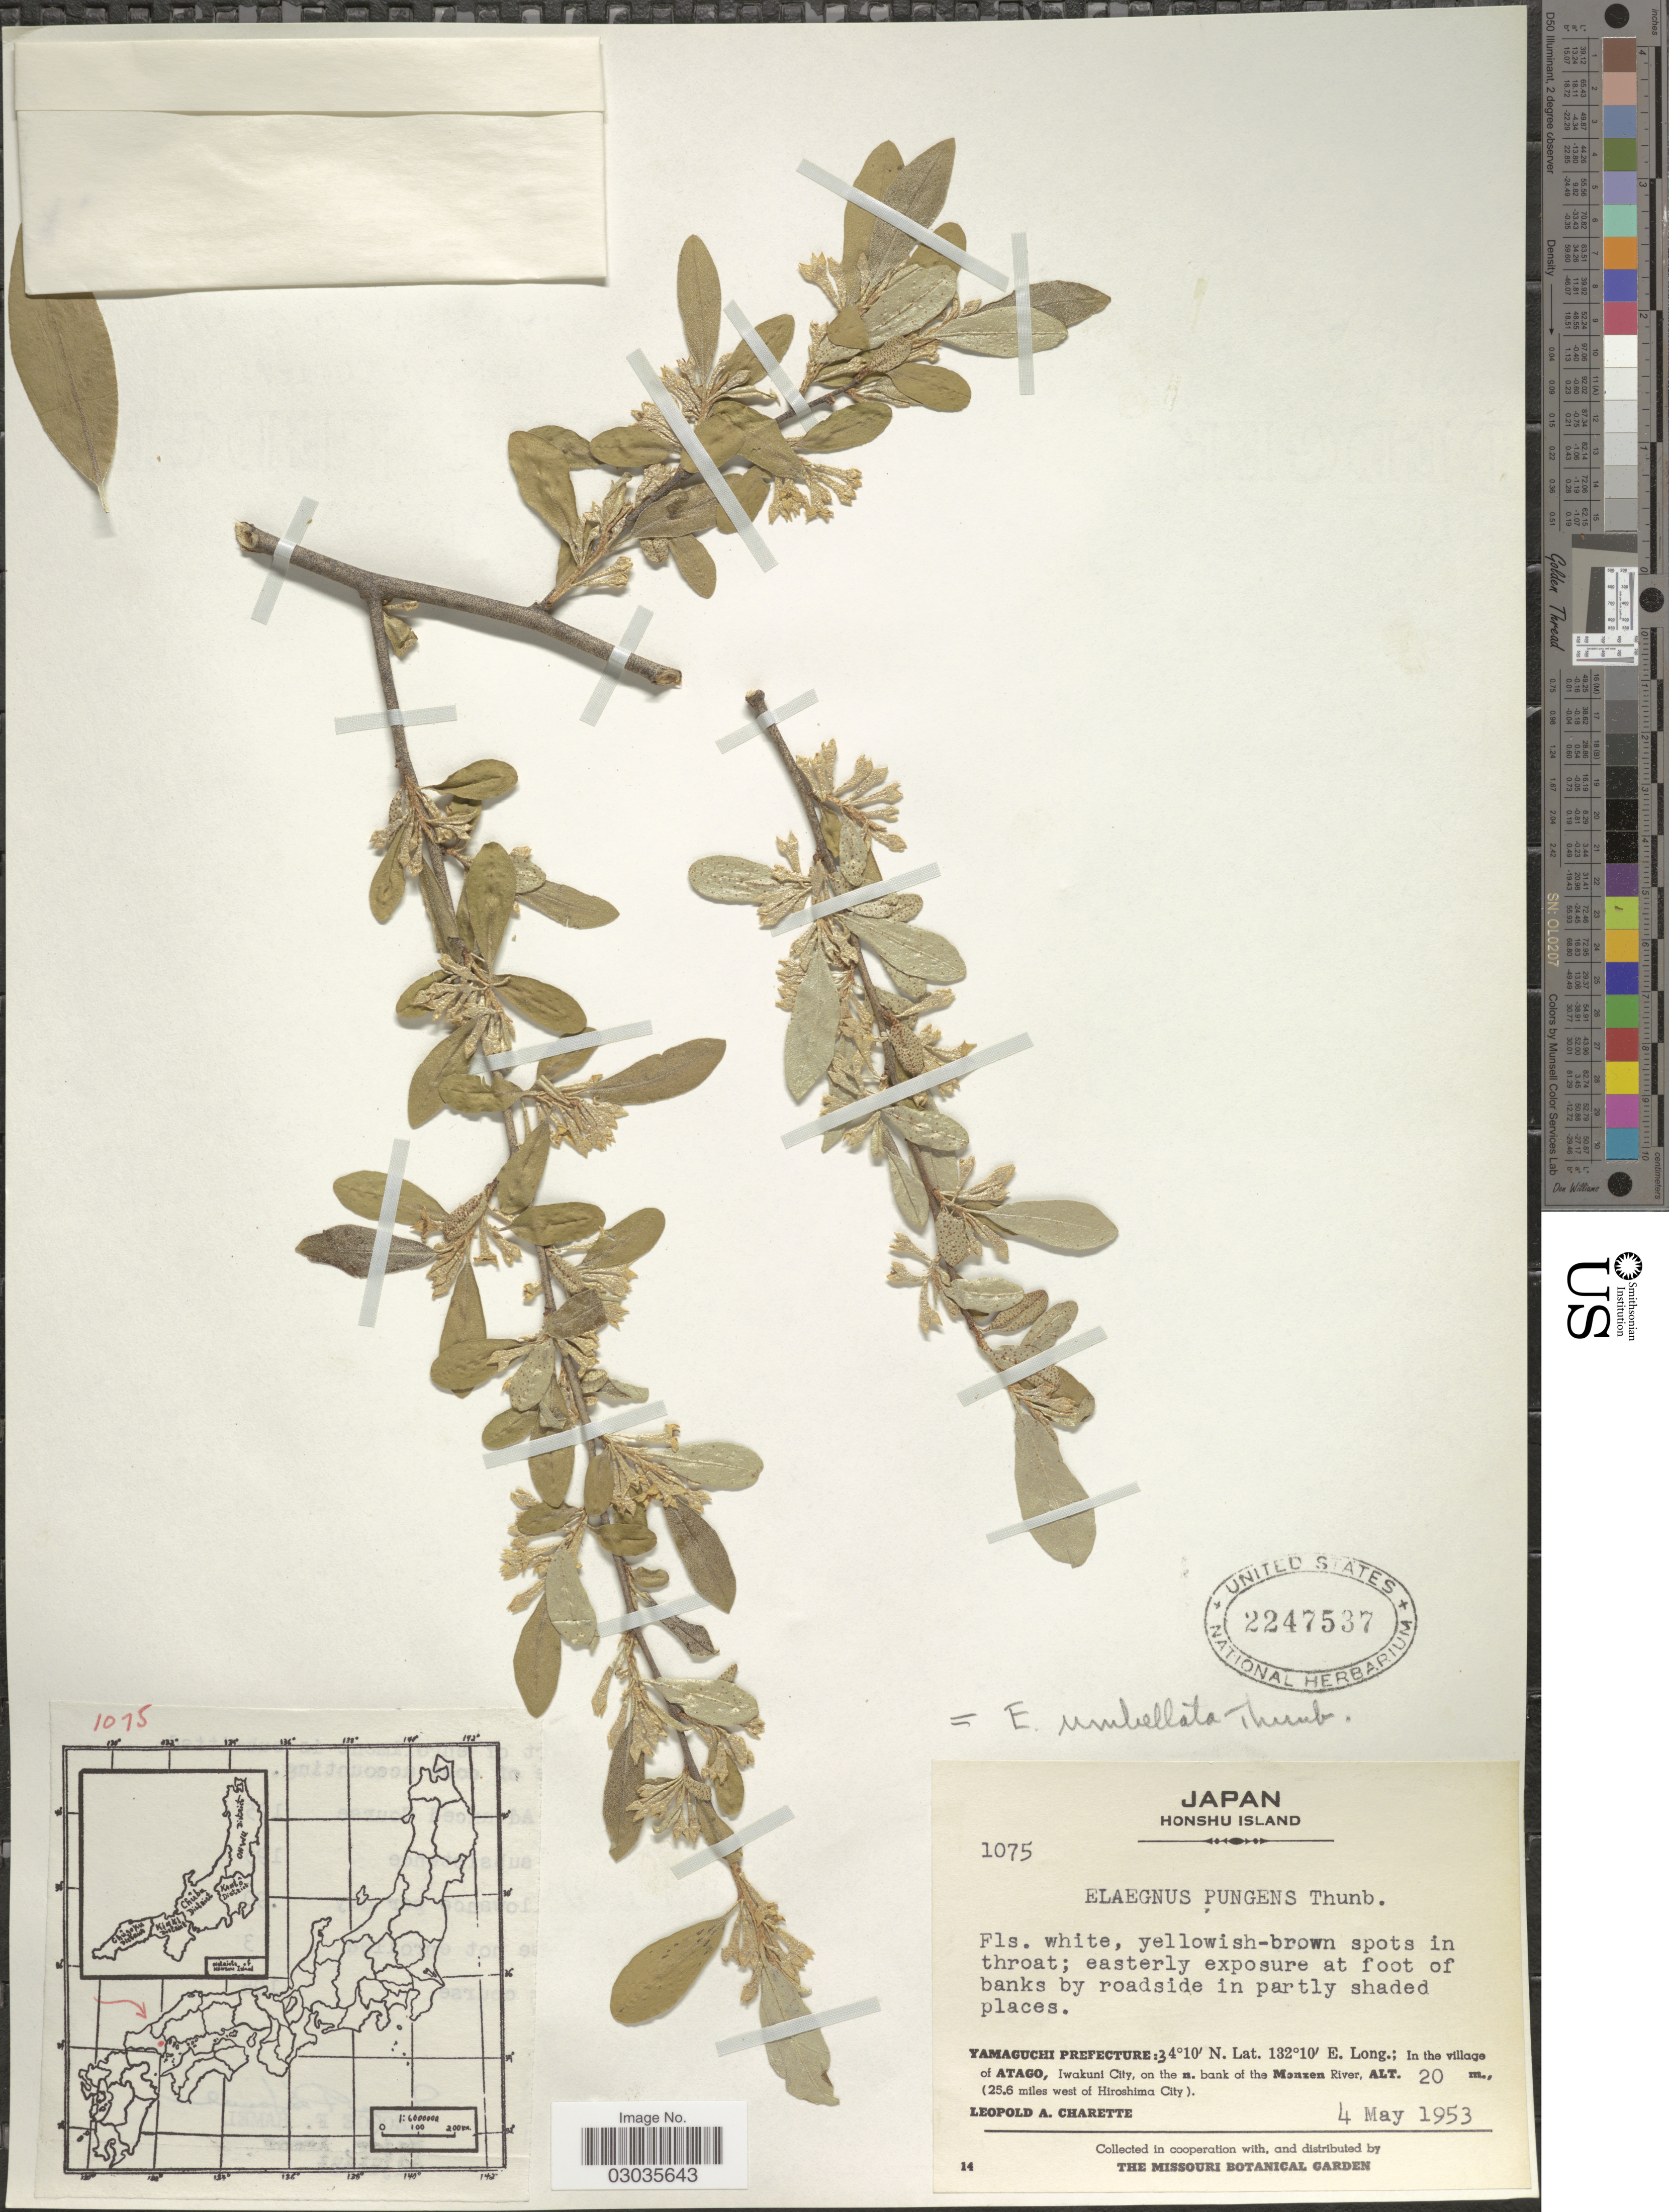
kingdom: Plantae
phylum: Tracheophyta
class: Magnoliopsida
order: Rosales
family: Elaeagnaceae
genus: Elaeagnus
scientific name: Elaeagnus umbellata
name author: Thunb.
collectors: L. A. Charette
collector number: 1075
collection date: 1953-05-04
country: Japan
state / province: Yamaguti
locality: Honshu Island. Yamaguchi Prefecture: In the village of Atago, Iwakuni City, on the n. bank of the Monzen River (25.6 miles west of Hiroshima City).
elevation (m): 20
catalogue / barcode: US 2247537